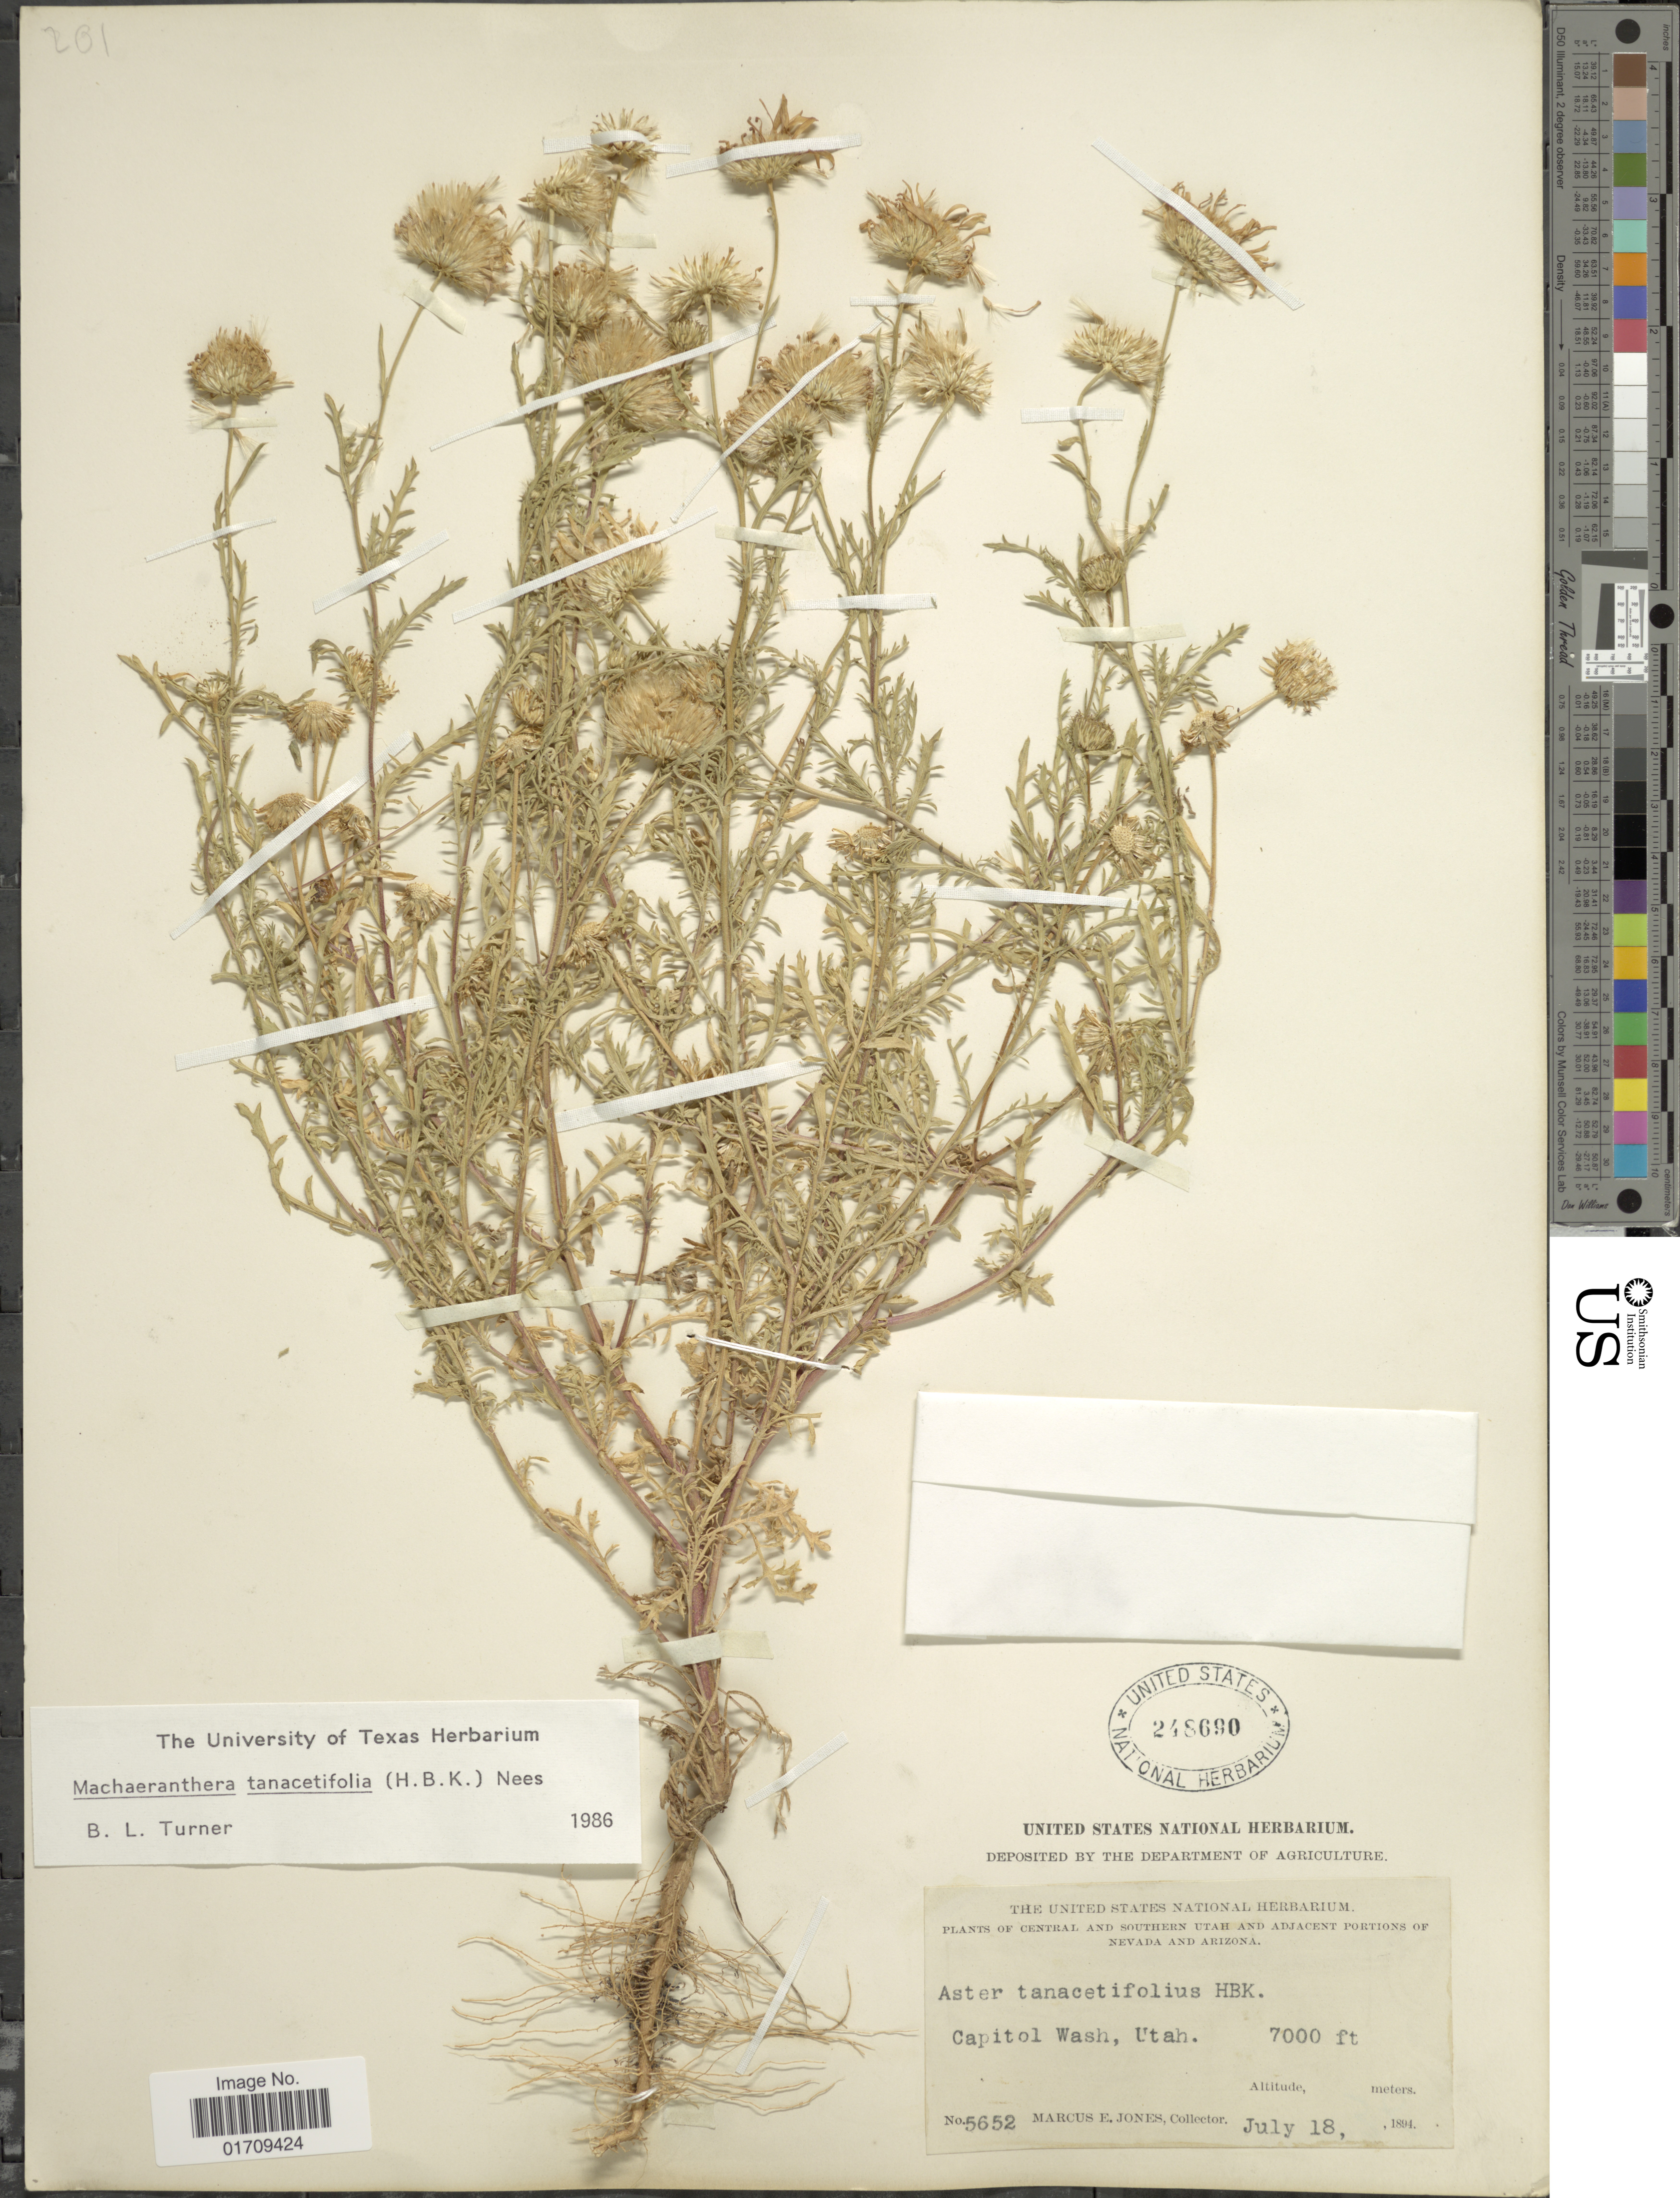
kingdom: Plantae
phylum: Tracheophyta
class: Magnoliopsida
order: Asterales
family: Asteraceae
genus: Machaeranthera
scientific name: Machaeranthera tanacetifolia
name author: (Kunth) Nees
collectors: M. E. Jones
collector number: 5652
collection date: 1894-07-18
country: United States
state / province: Utah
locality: Capitol Wash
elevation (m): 2134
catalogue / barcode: US 248690